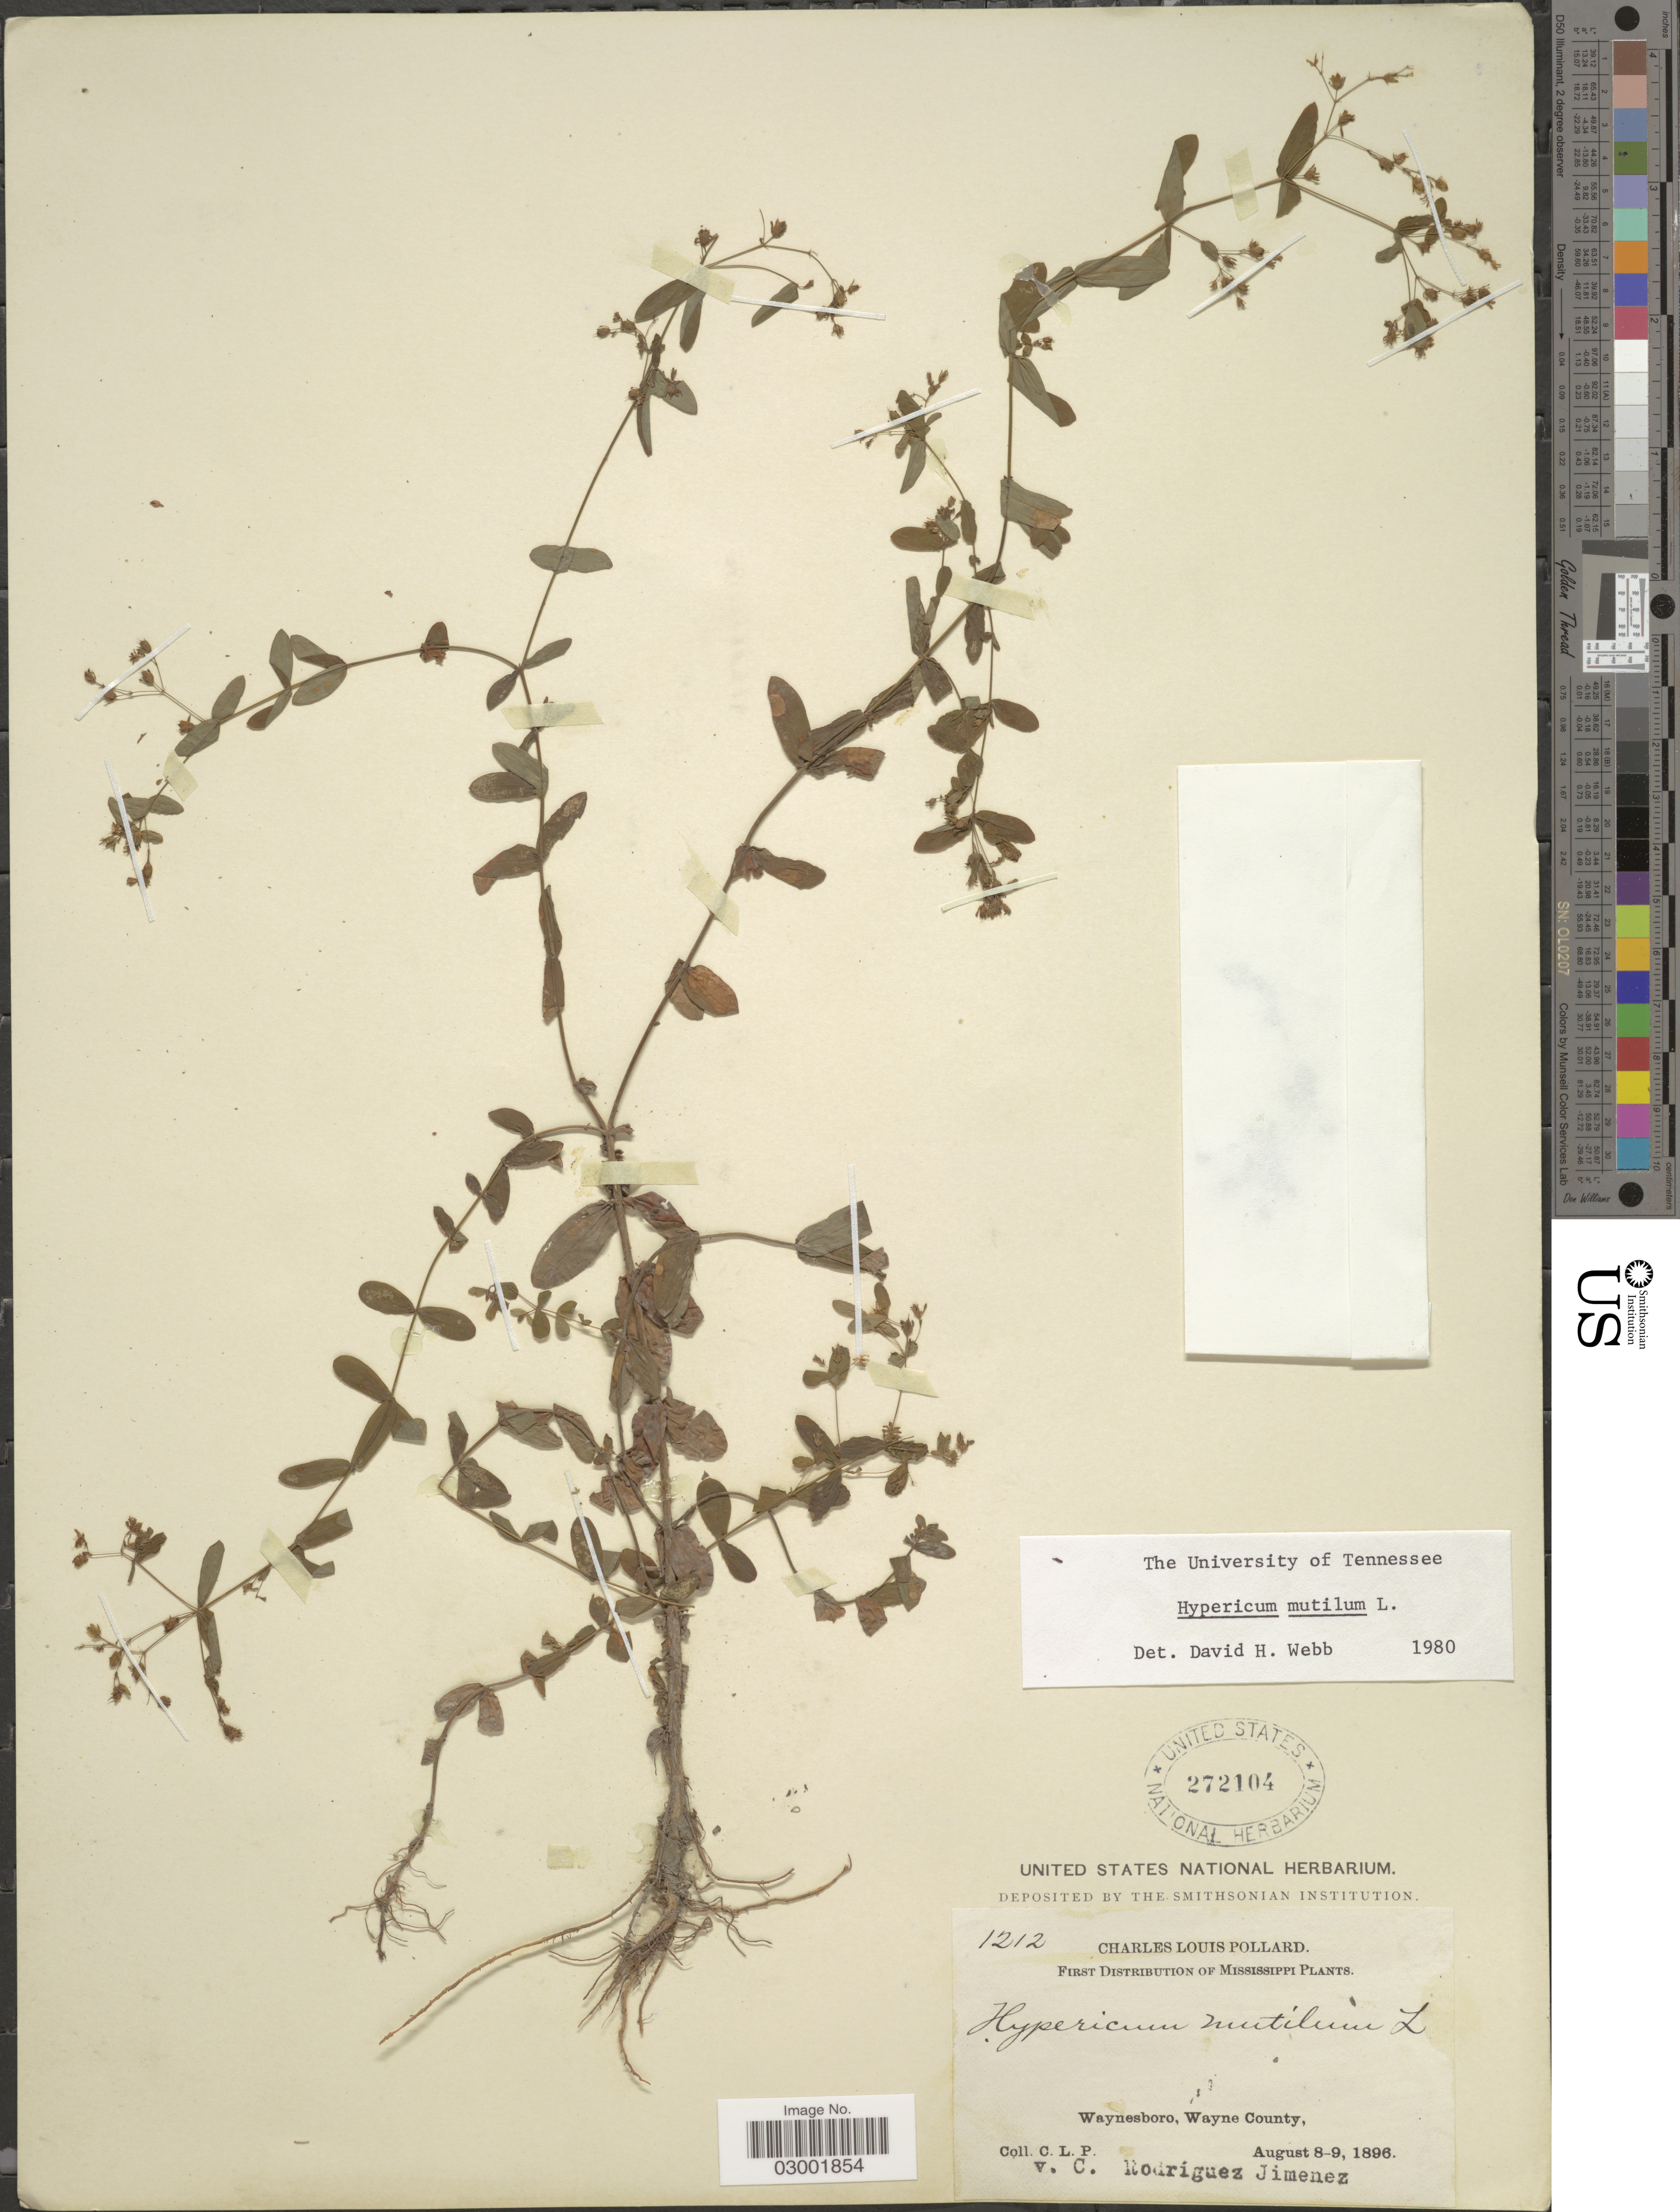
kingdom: Plantae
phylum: Tracheophyta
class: Magnoliopsida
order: Malpighiales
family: Hypericaceae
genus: Hypericum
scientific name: Hypericum mutilum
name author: L.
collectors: C. L. Pollard & C. Rodríguez Jiménez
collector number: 1212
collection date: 1896-08-08/1896-08-09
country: United States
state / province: Mississippi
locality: Waynesboro, Wayne County.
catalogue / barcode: US 272104